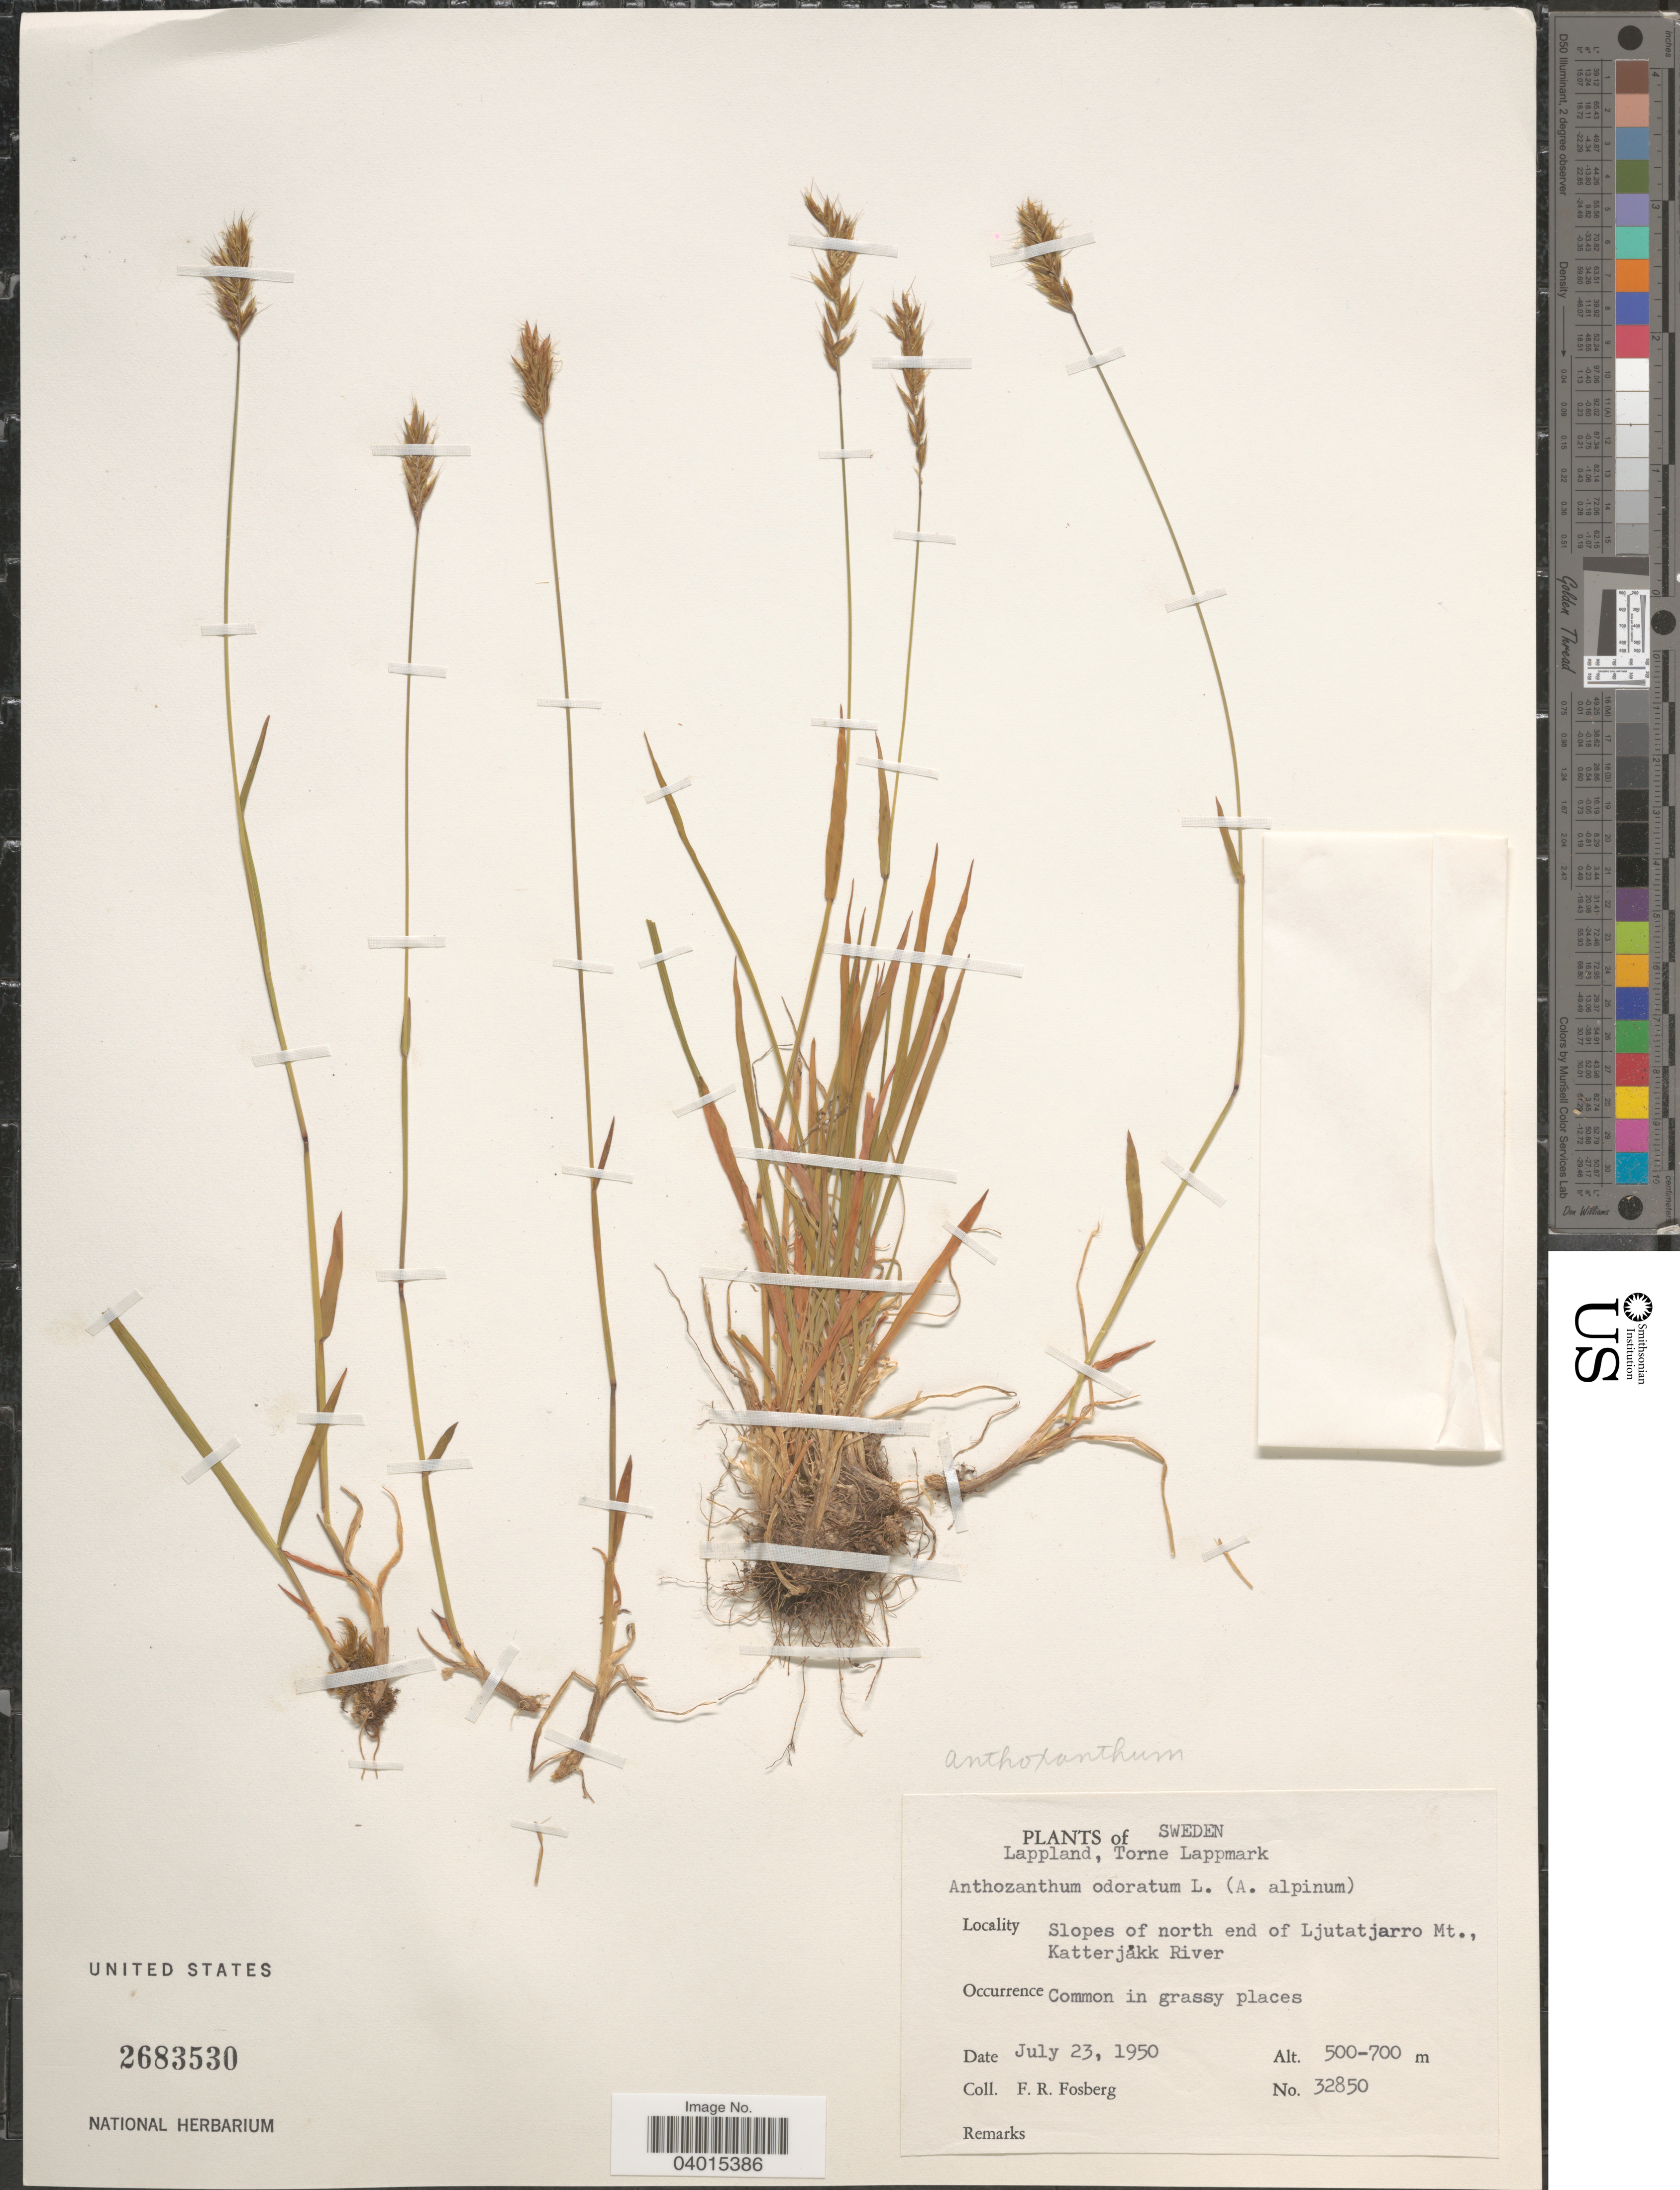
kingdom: Plantae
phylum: Tracheophyta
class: Liliopsida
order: Poales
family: Poaceae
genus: Anthoxanthum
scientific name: Anthoxanthum odoratum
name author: L.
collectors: F. R. Fosberg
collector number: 32850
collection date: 1950-07-23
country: Sweden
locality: Lappland, Torne Lappmark. Slopes of north end of Ljutatjarro Mt., Katterjákk River.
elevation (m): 500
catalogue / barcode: US 2683530